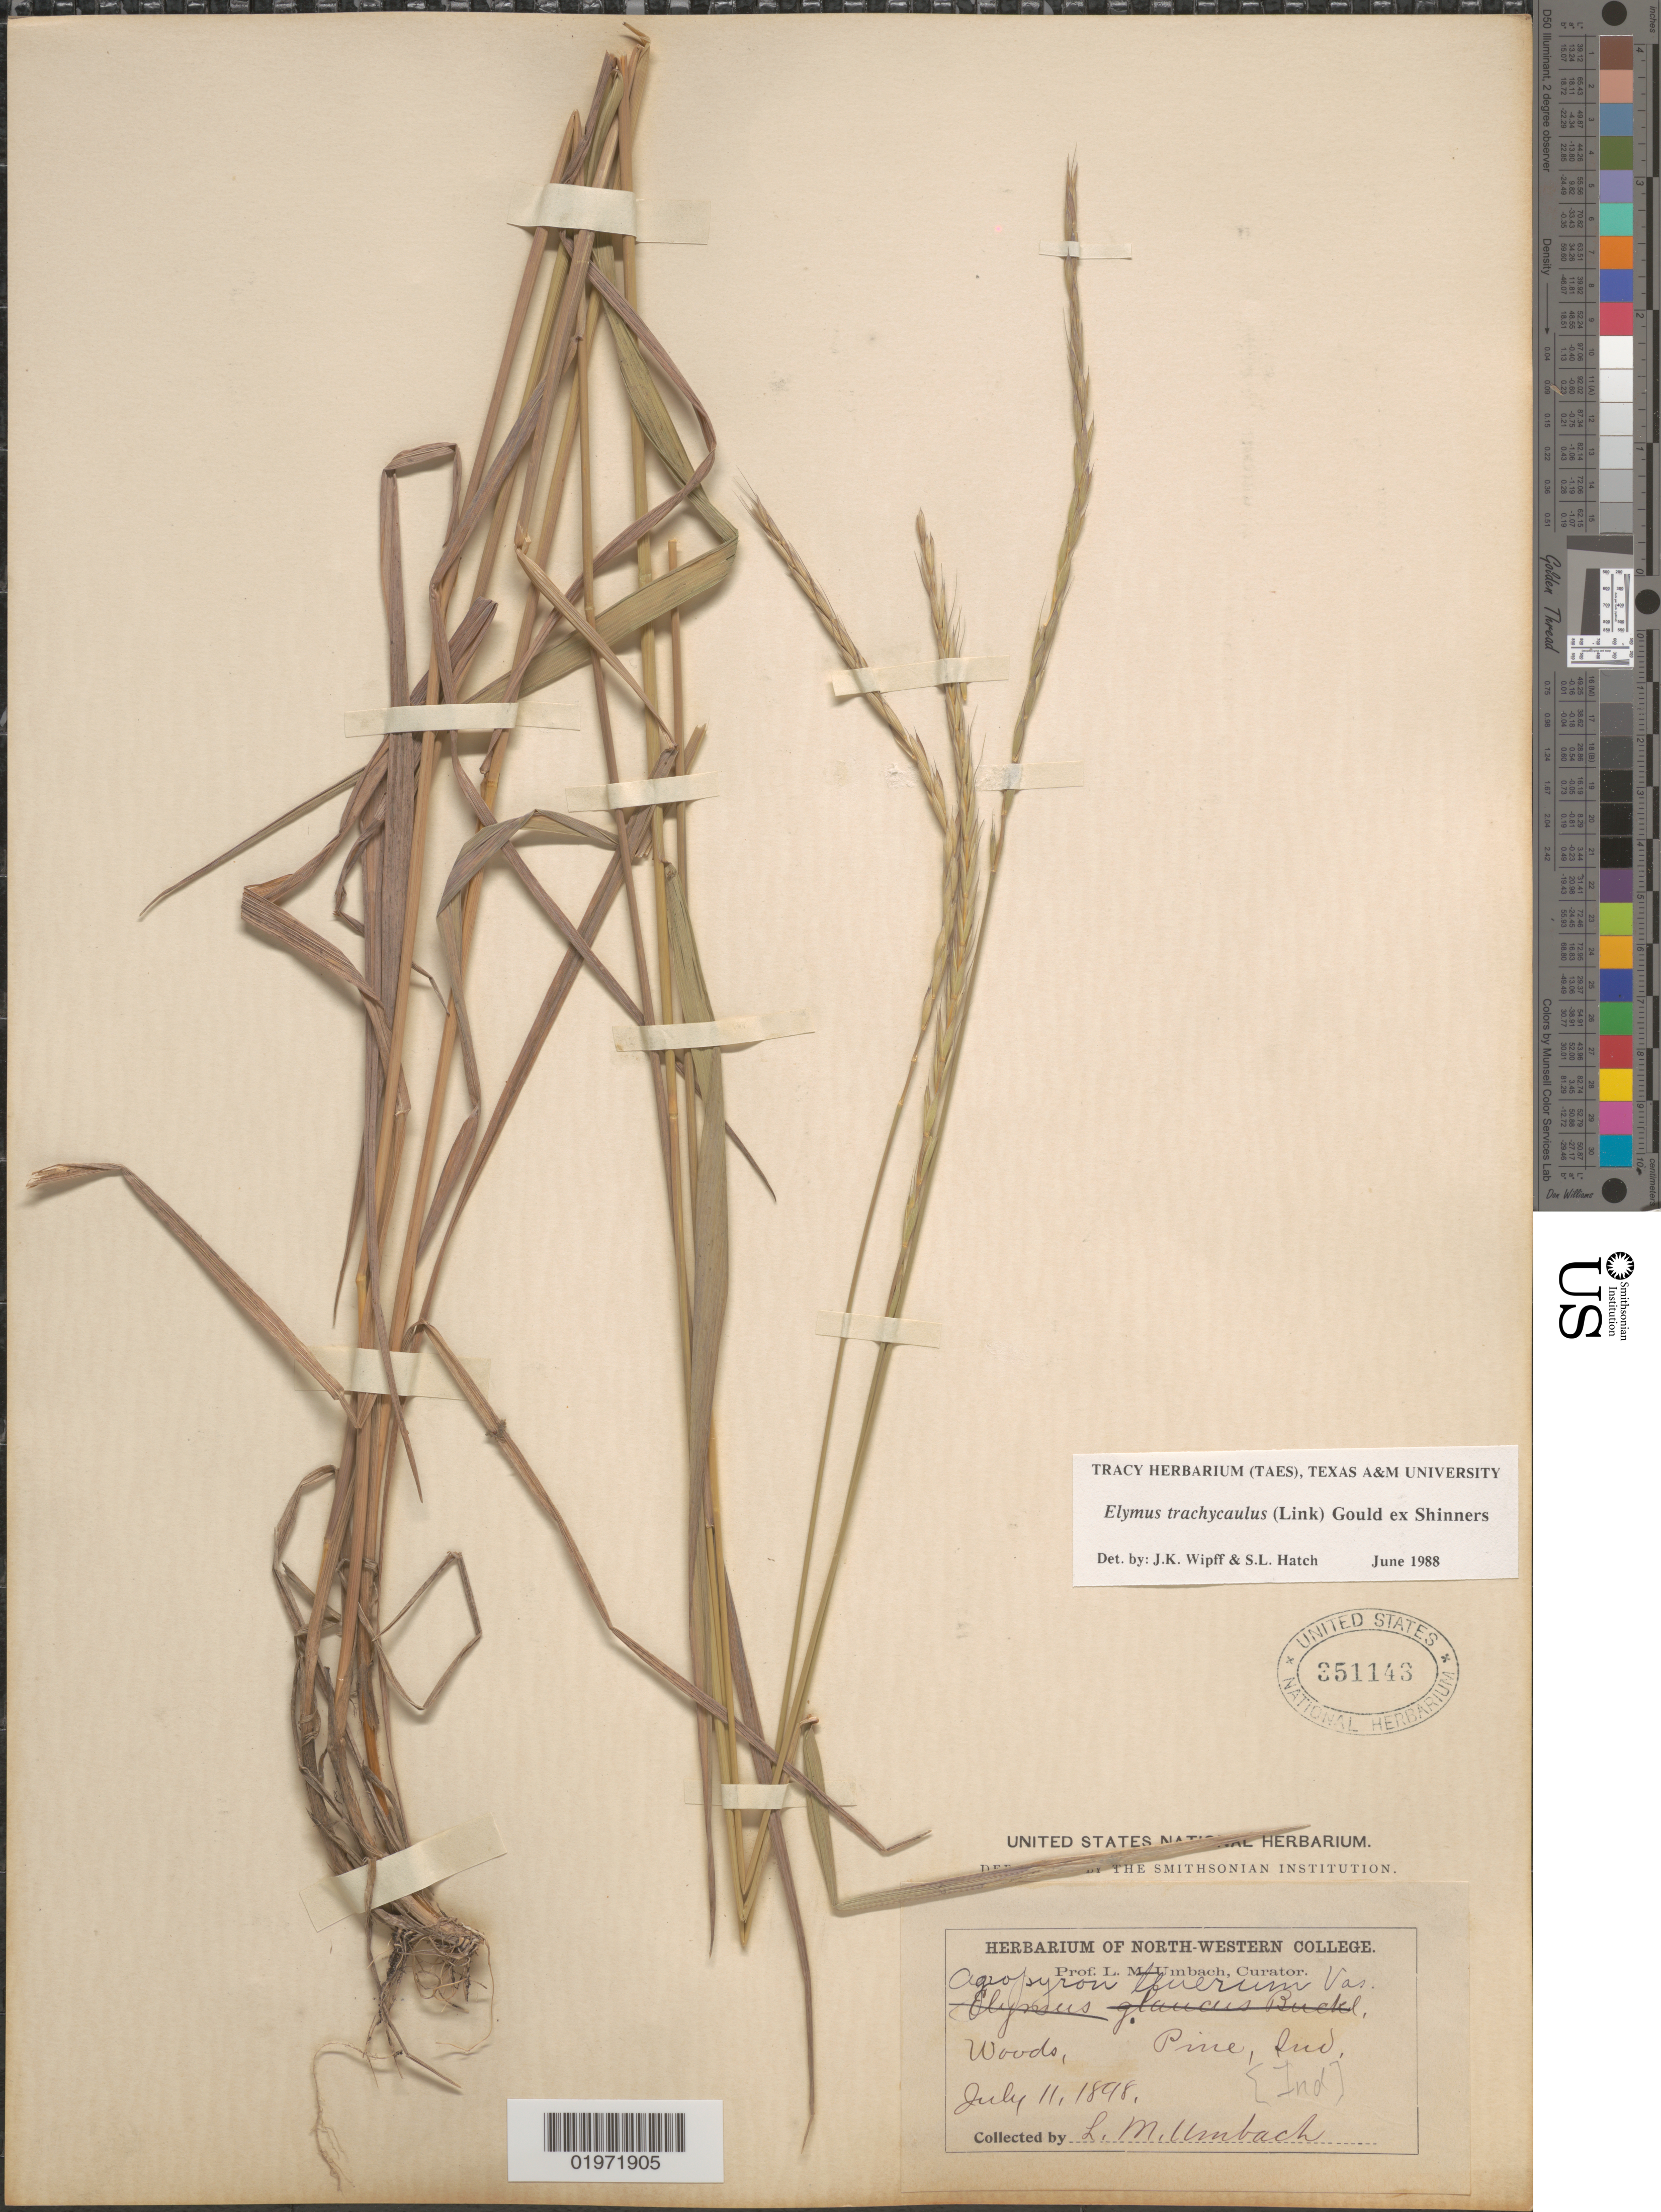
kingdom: Plantae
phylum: Tracheophyta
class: Liliopsida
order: Poales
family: Poaceae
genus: Elymus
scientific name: Elymus trachycaulus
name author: (Link) Gould ex Shinners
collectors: L. M. Umbach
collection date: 1898-07-11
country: United States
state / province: Indiana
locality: Woods, Pine.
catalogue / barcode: US 351143